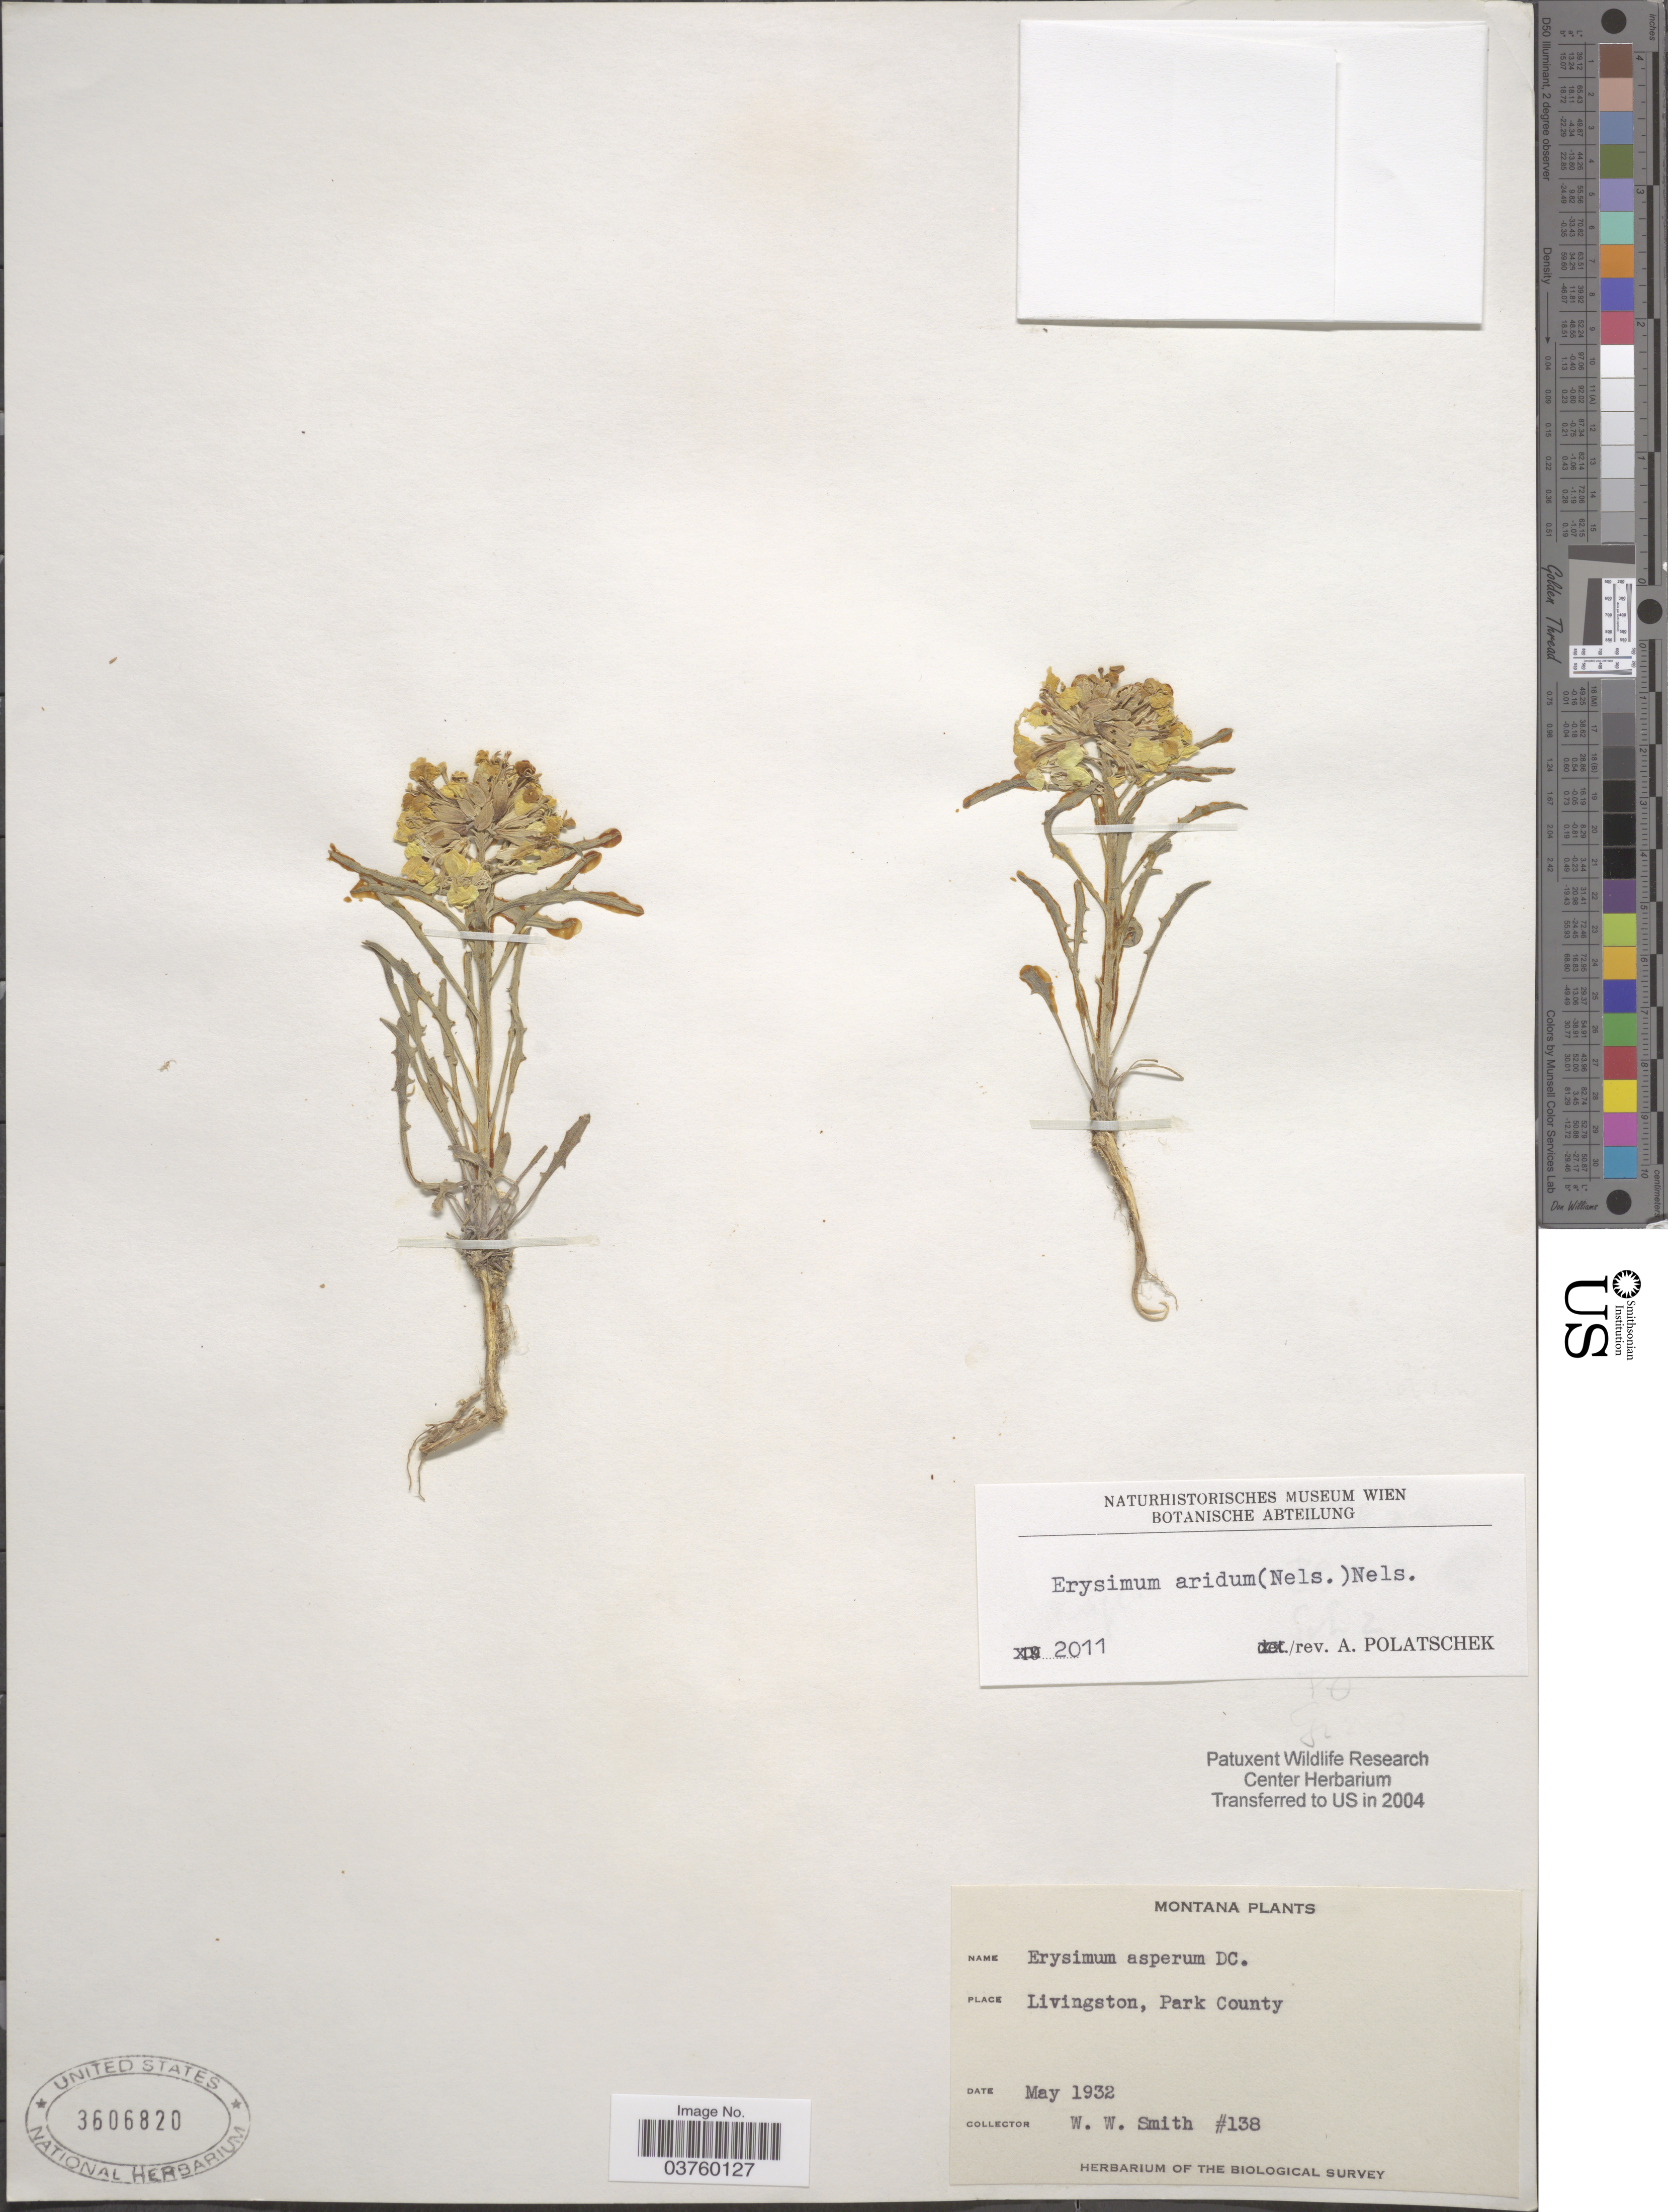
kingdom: Plantae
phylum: Tracheophyta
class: Magnoliopsida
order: Brassicales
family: Brassicaceae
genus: Erysimum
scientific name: Erysimum aridum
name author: (A. Nelson) A. Nelson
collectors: W. W. Smith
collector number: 138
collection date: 1932-05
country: United States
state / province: Montana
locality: Livingston, Park County.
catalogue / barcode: US 3606820